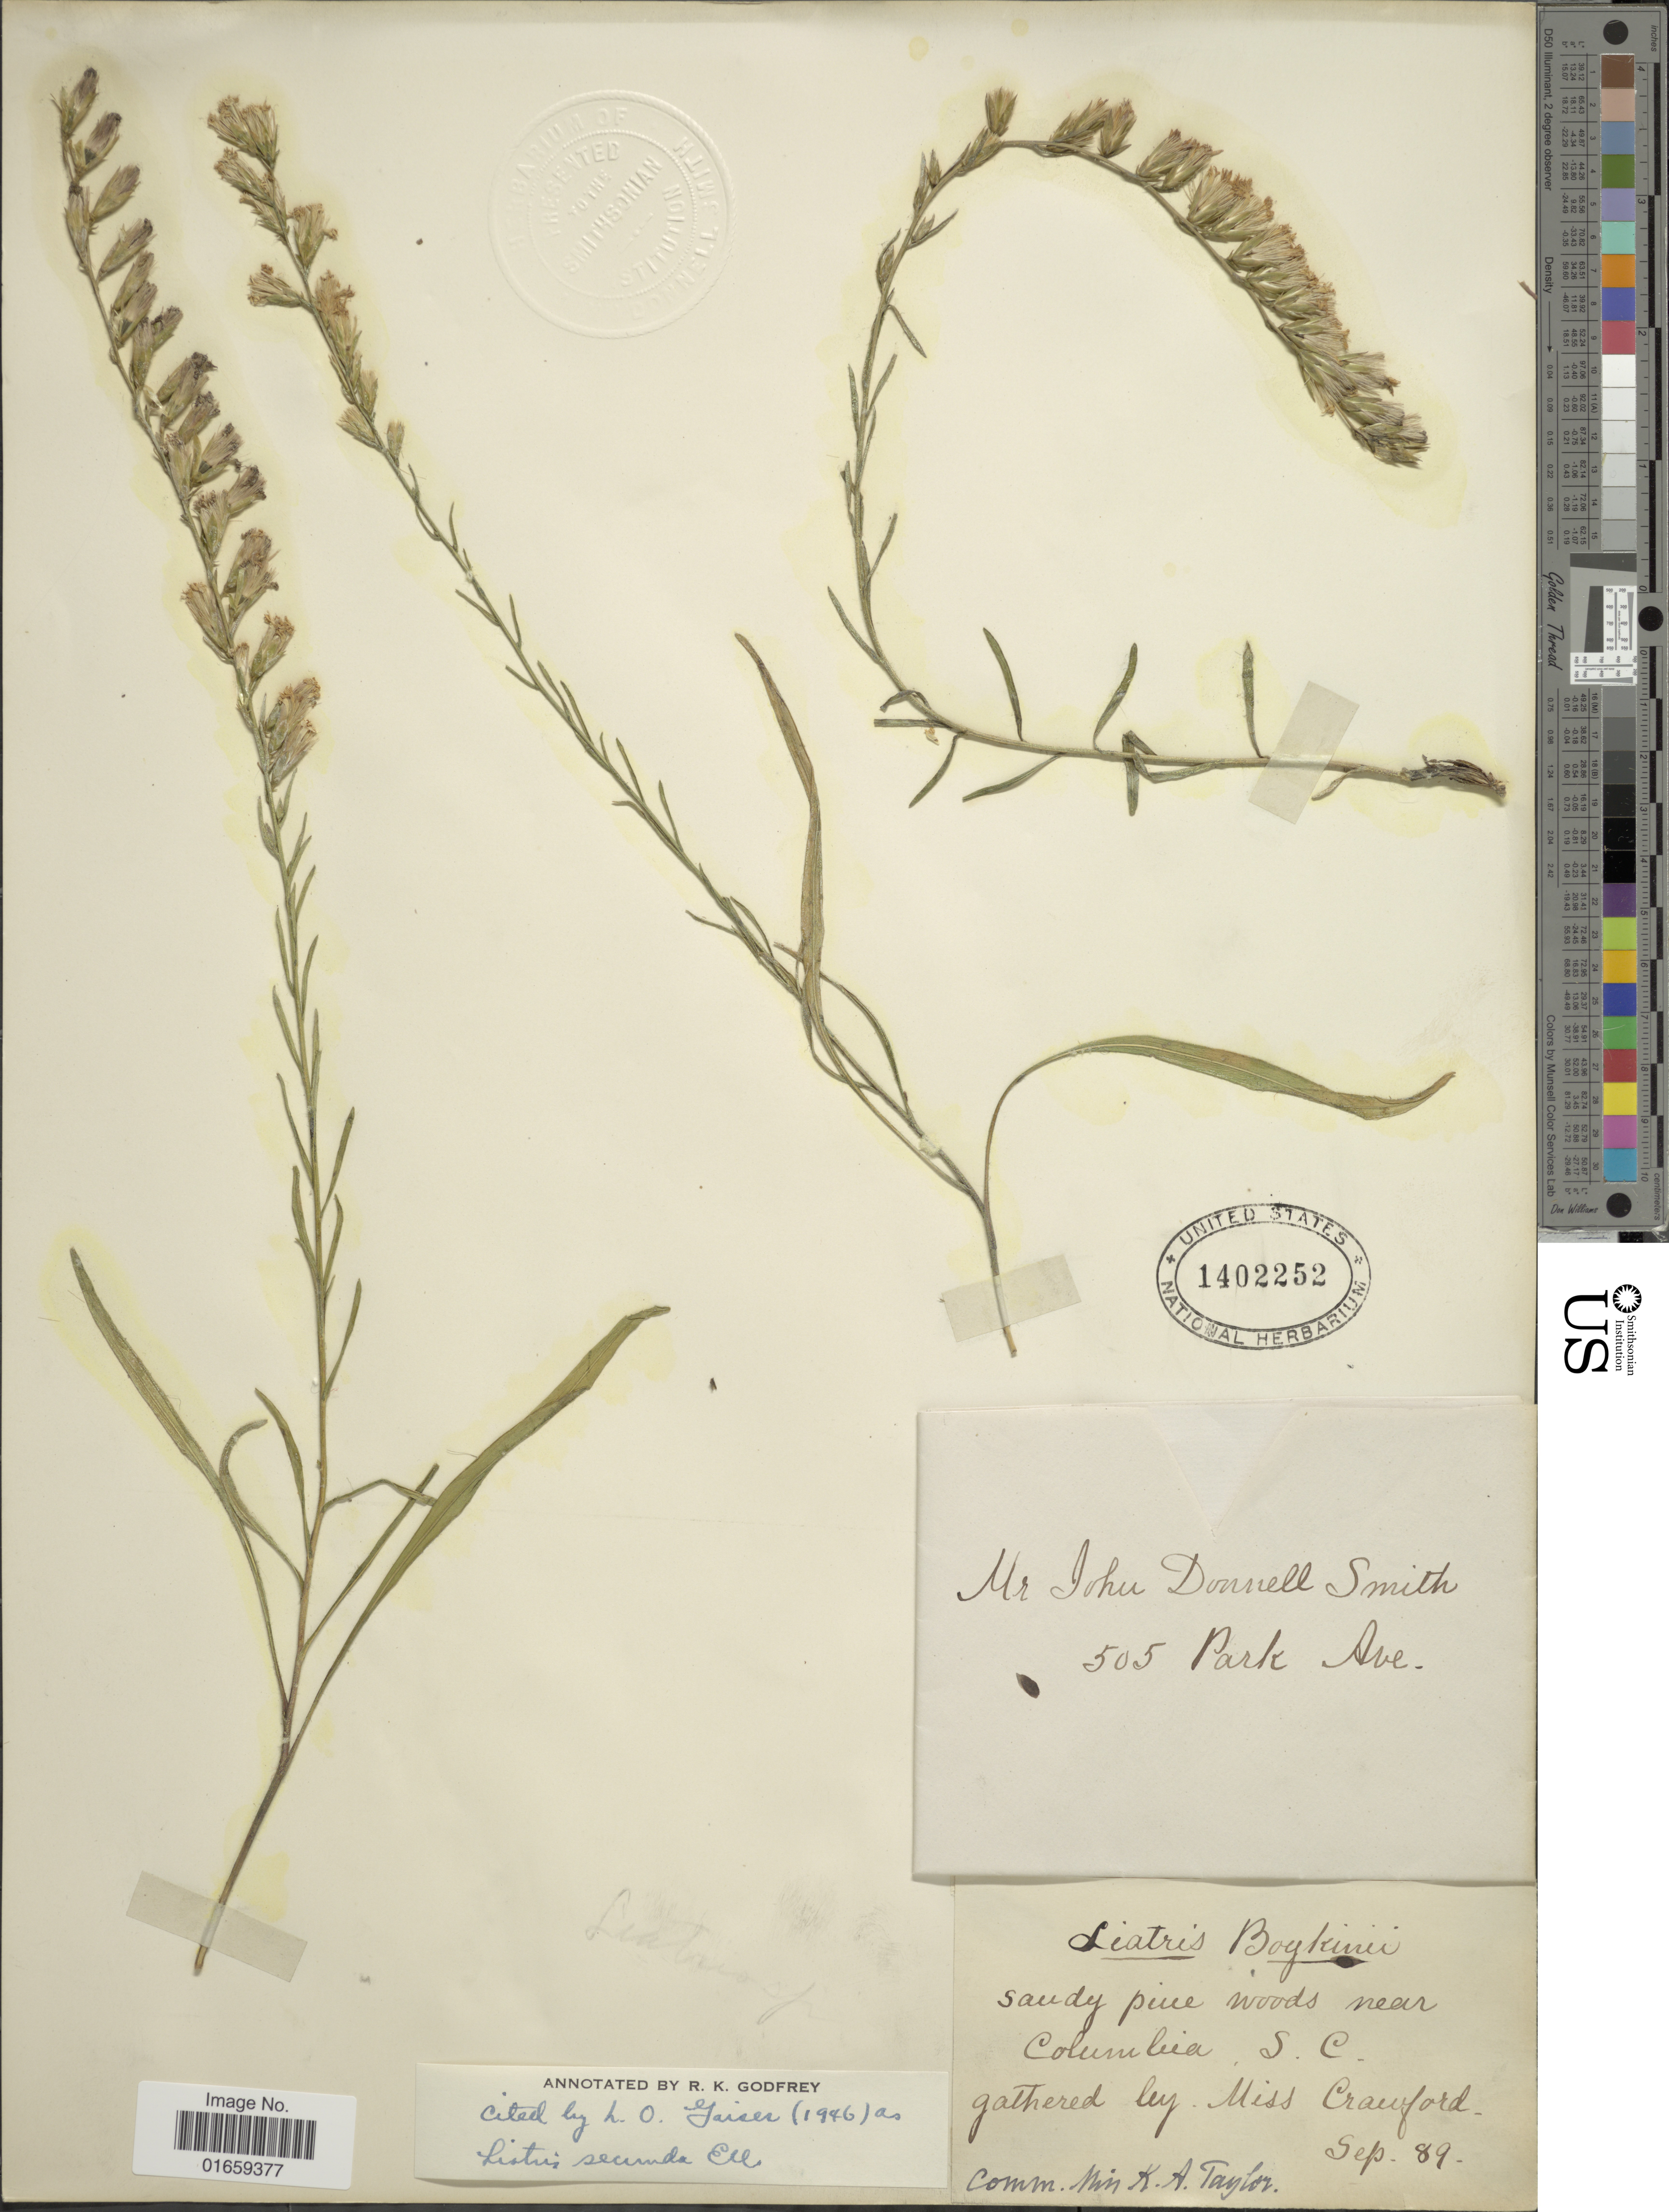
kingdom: Plantae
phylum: Tracheophyta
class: Magnoliopsida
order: Asterales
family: Asteraceae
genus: Liatris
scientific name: Liatris secunda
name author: Elliott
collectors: Crawford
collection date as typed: Transcribed d/m/y: /9/89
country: United States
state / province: South Carolina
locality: Sandy pine woods near Columbia, South Carolina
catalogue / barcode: US 1402252